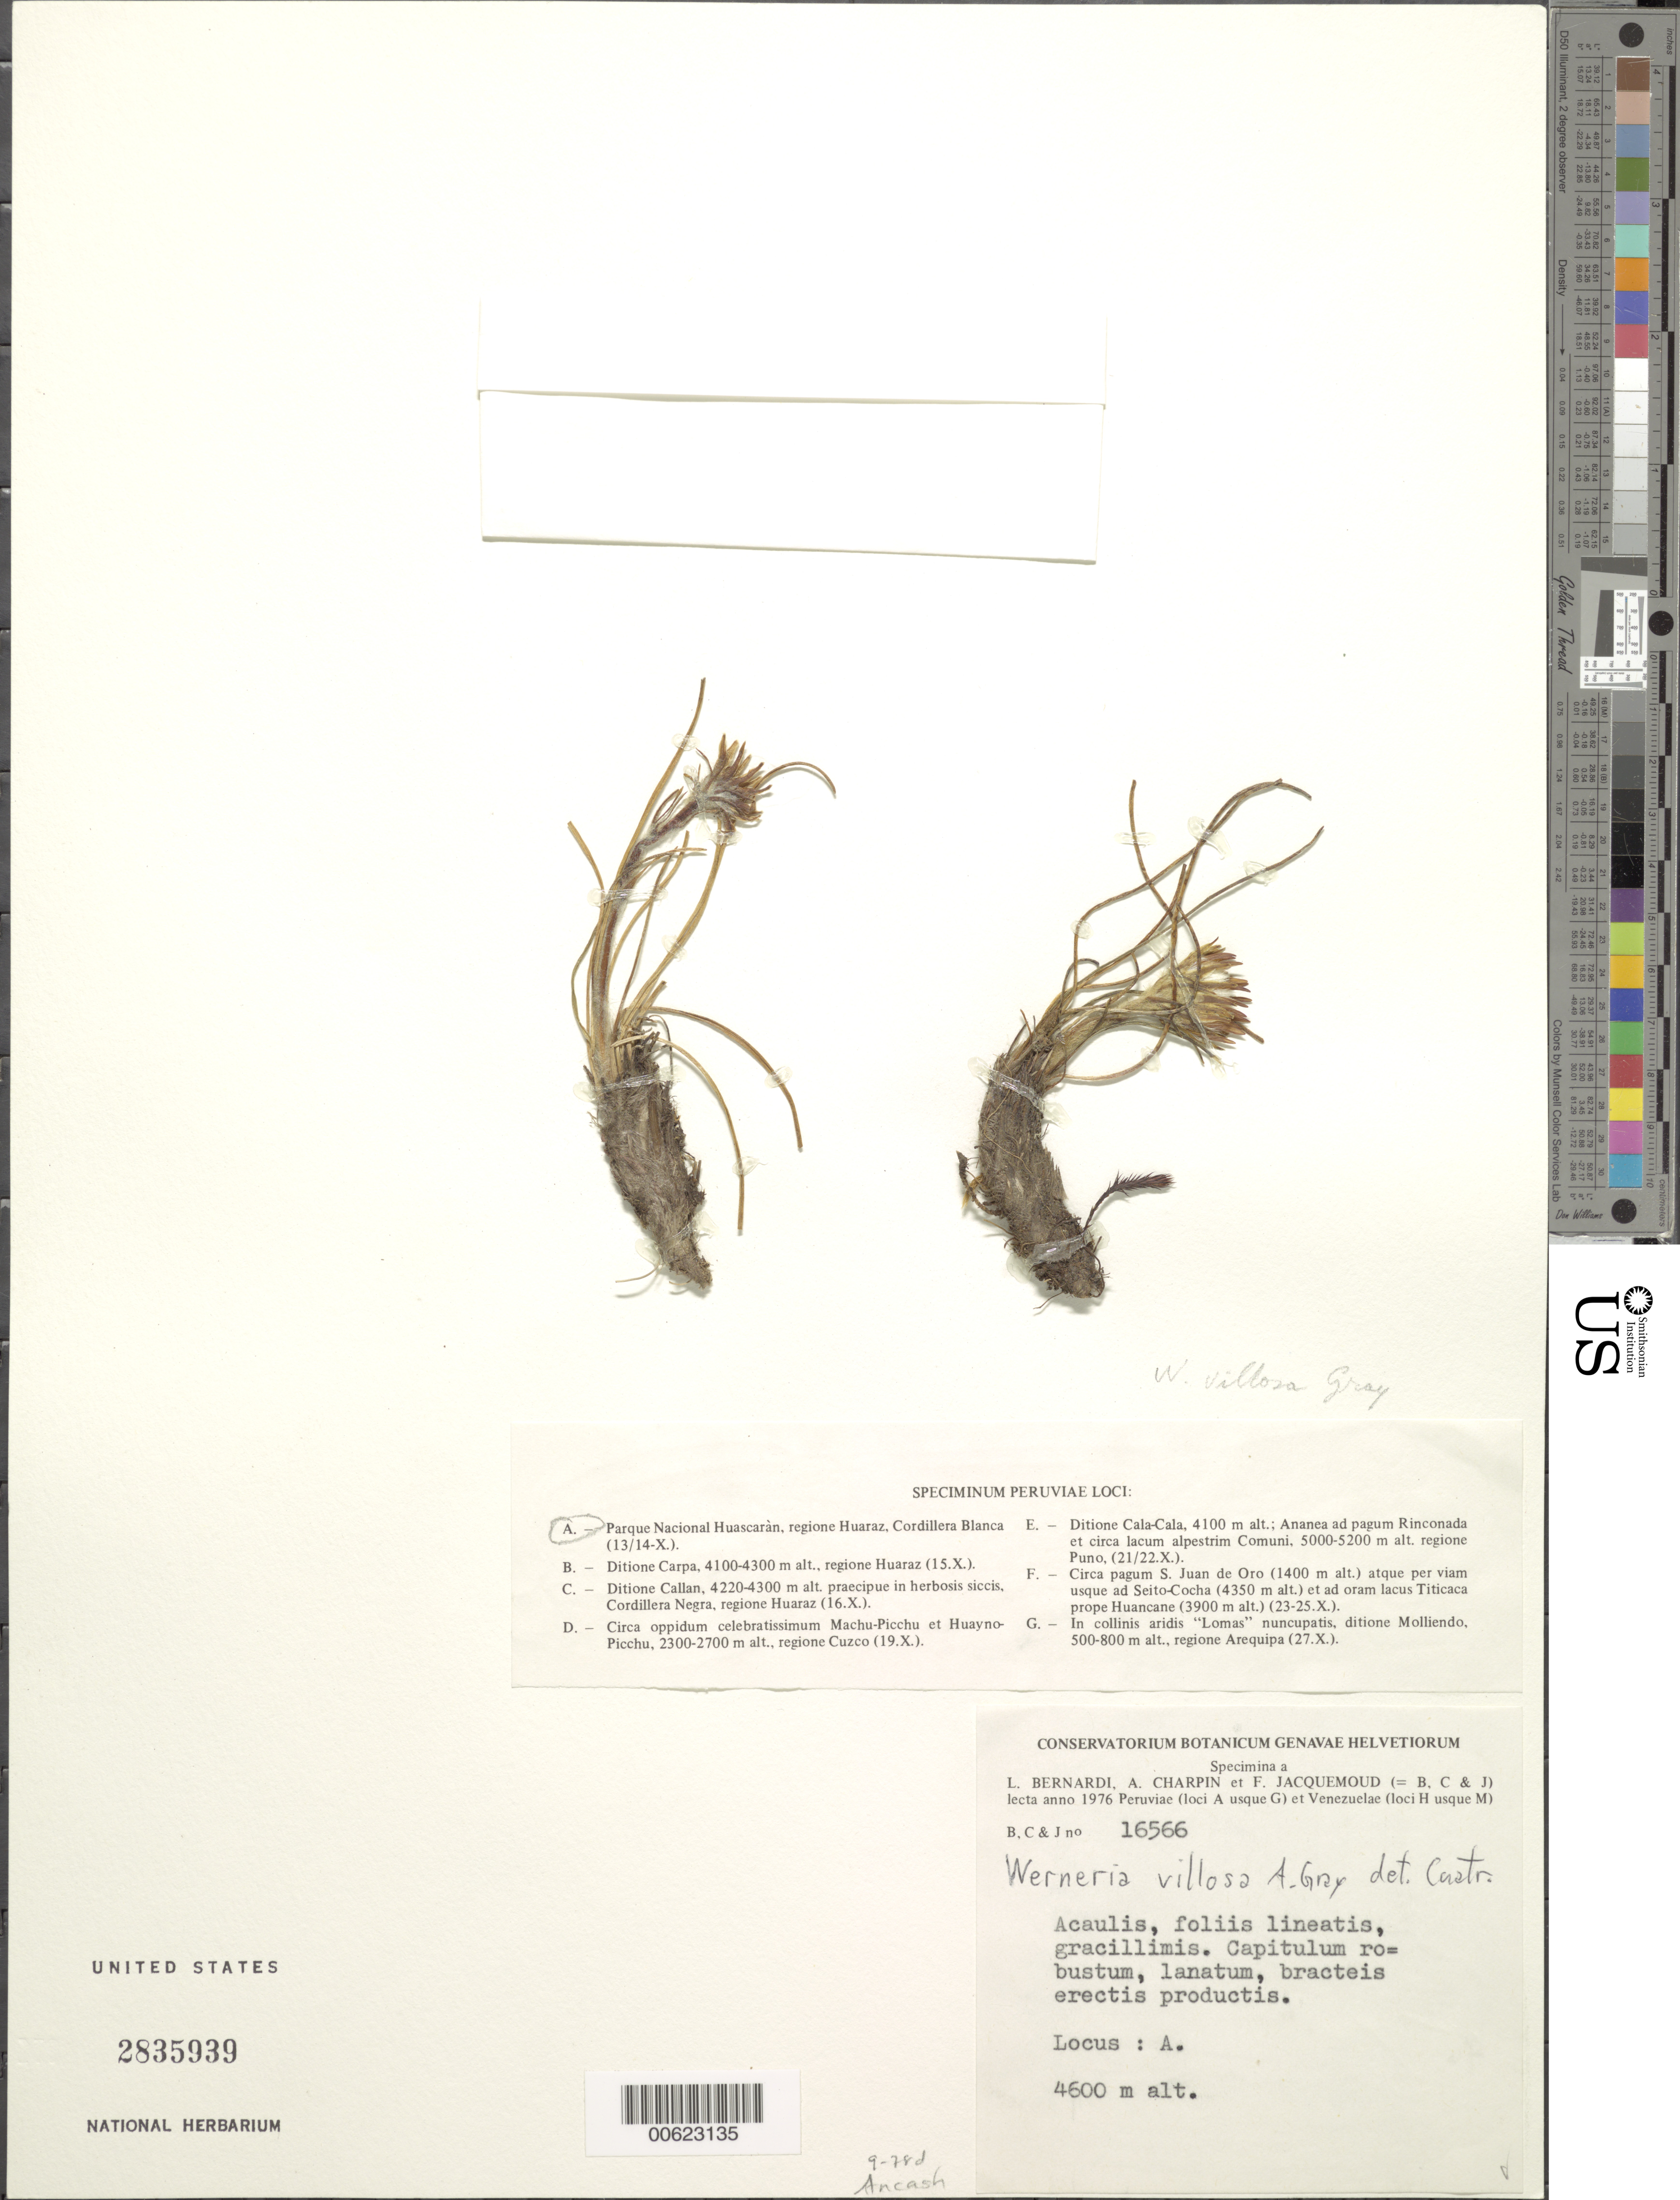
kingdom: Plantae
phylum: Tracheophyta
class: Magnoliopsida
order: Asterales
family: Asteraceae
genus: Werneria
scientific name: Werneria villosa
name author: A. Gray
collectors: L. Bernardi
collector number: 16566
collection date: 1976-10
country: Peru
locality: Parque Nacional Huascarán, regione Huaraz, Cordillera Blanca.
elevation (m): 4600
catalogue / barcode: US 2835939